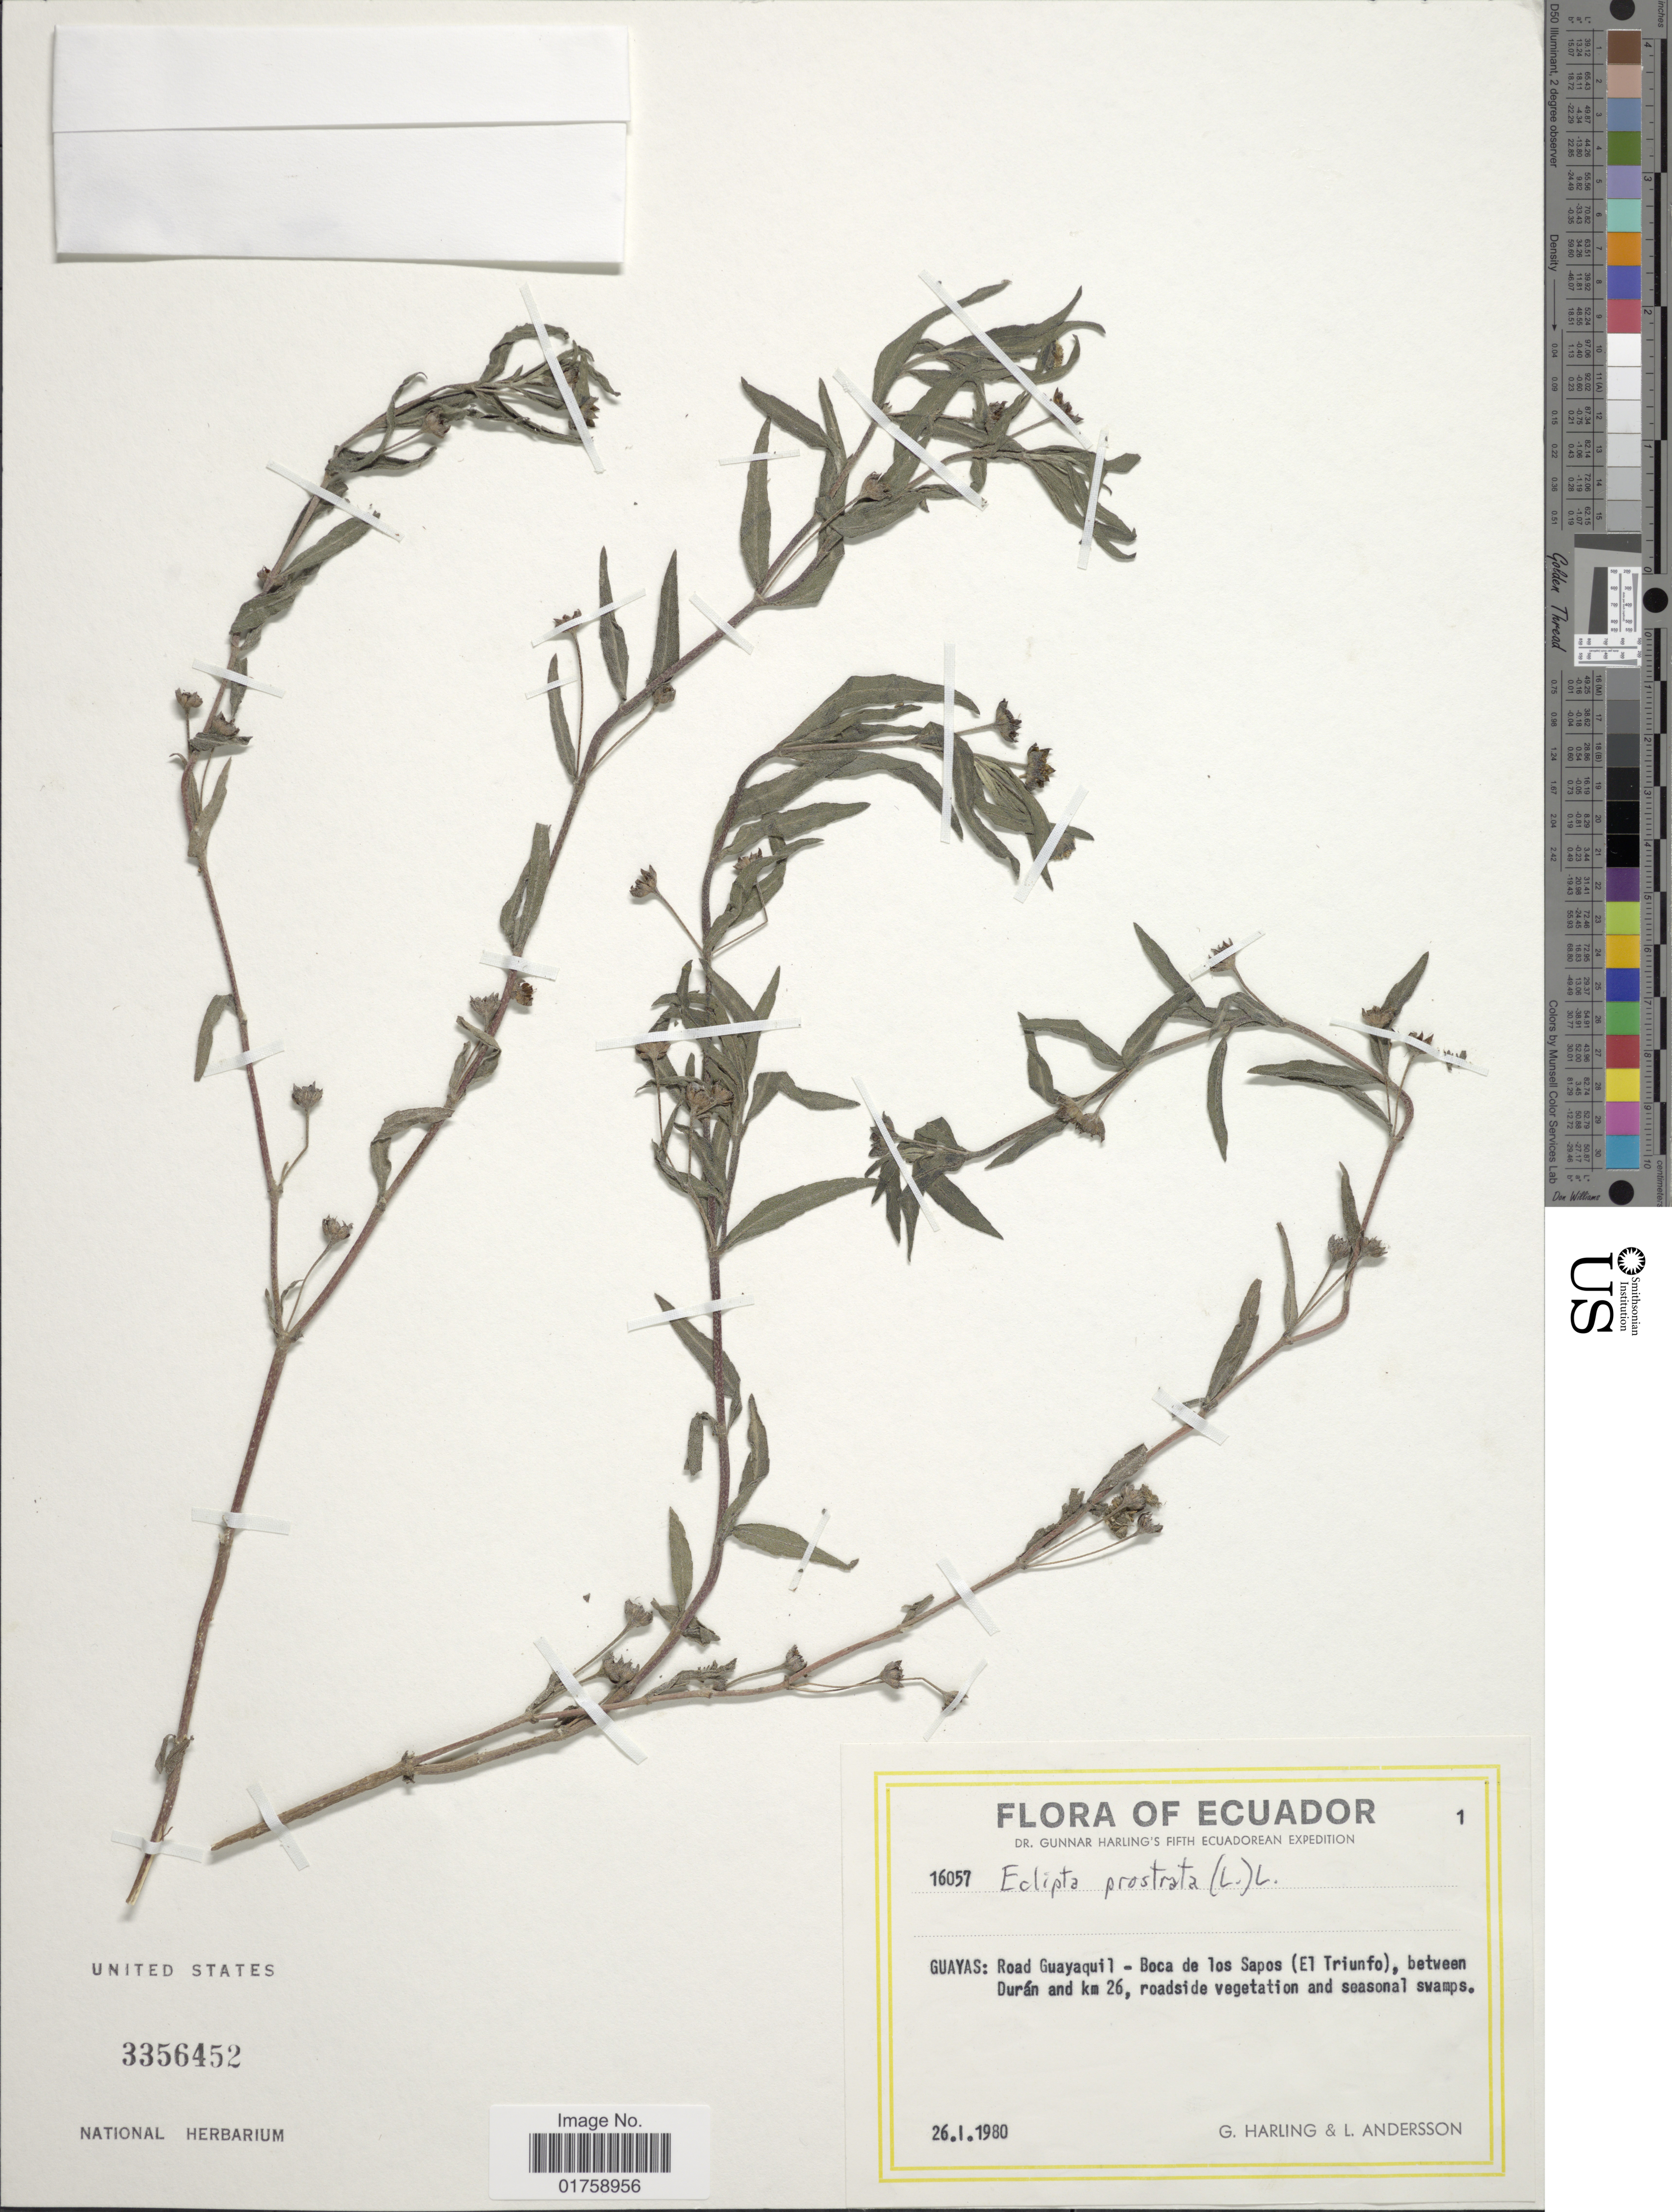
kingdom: Plantae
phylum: Tracheophyta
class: Magnoliopsida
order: Asterales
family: Asteraceae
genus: Eclipta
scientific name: Eclipta prostrata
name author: (L.) L.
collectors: G. Harling & L. Andersson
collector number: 16057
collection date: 1980-01-26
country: Ecuador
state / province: Guayas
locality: Road Guayaquil-Boca de los Sapos (El Triunfo), between Durán and km 26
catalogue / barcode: US 3356452